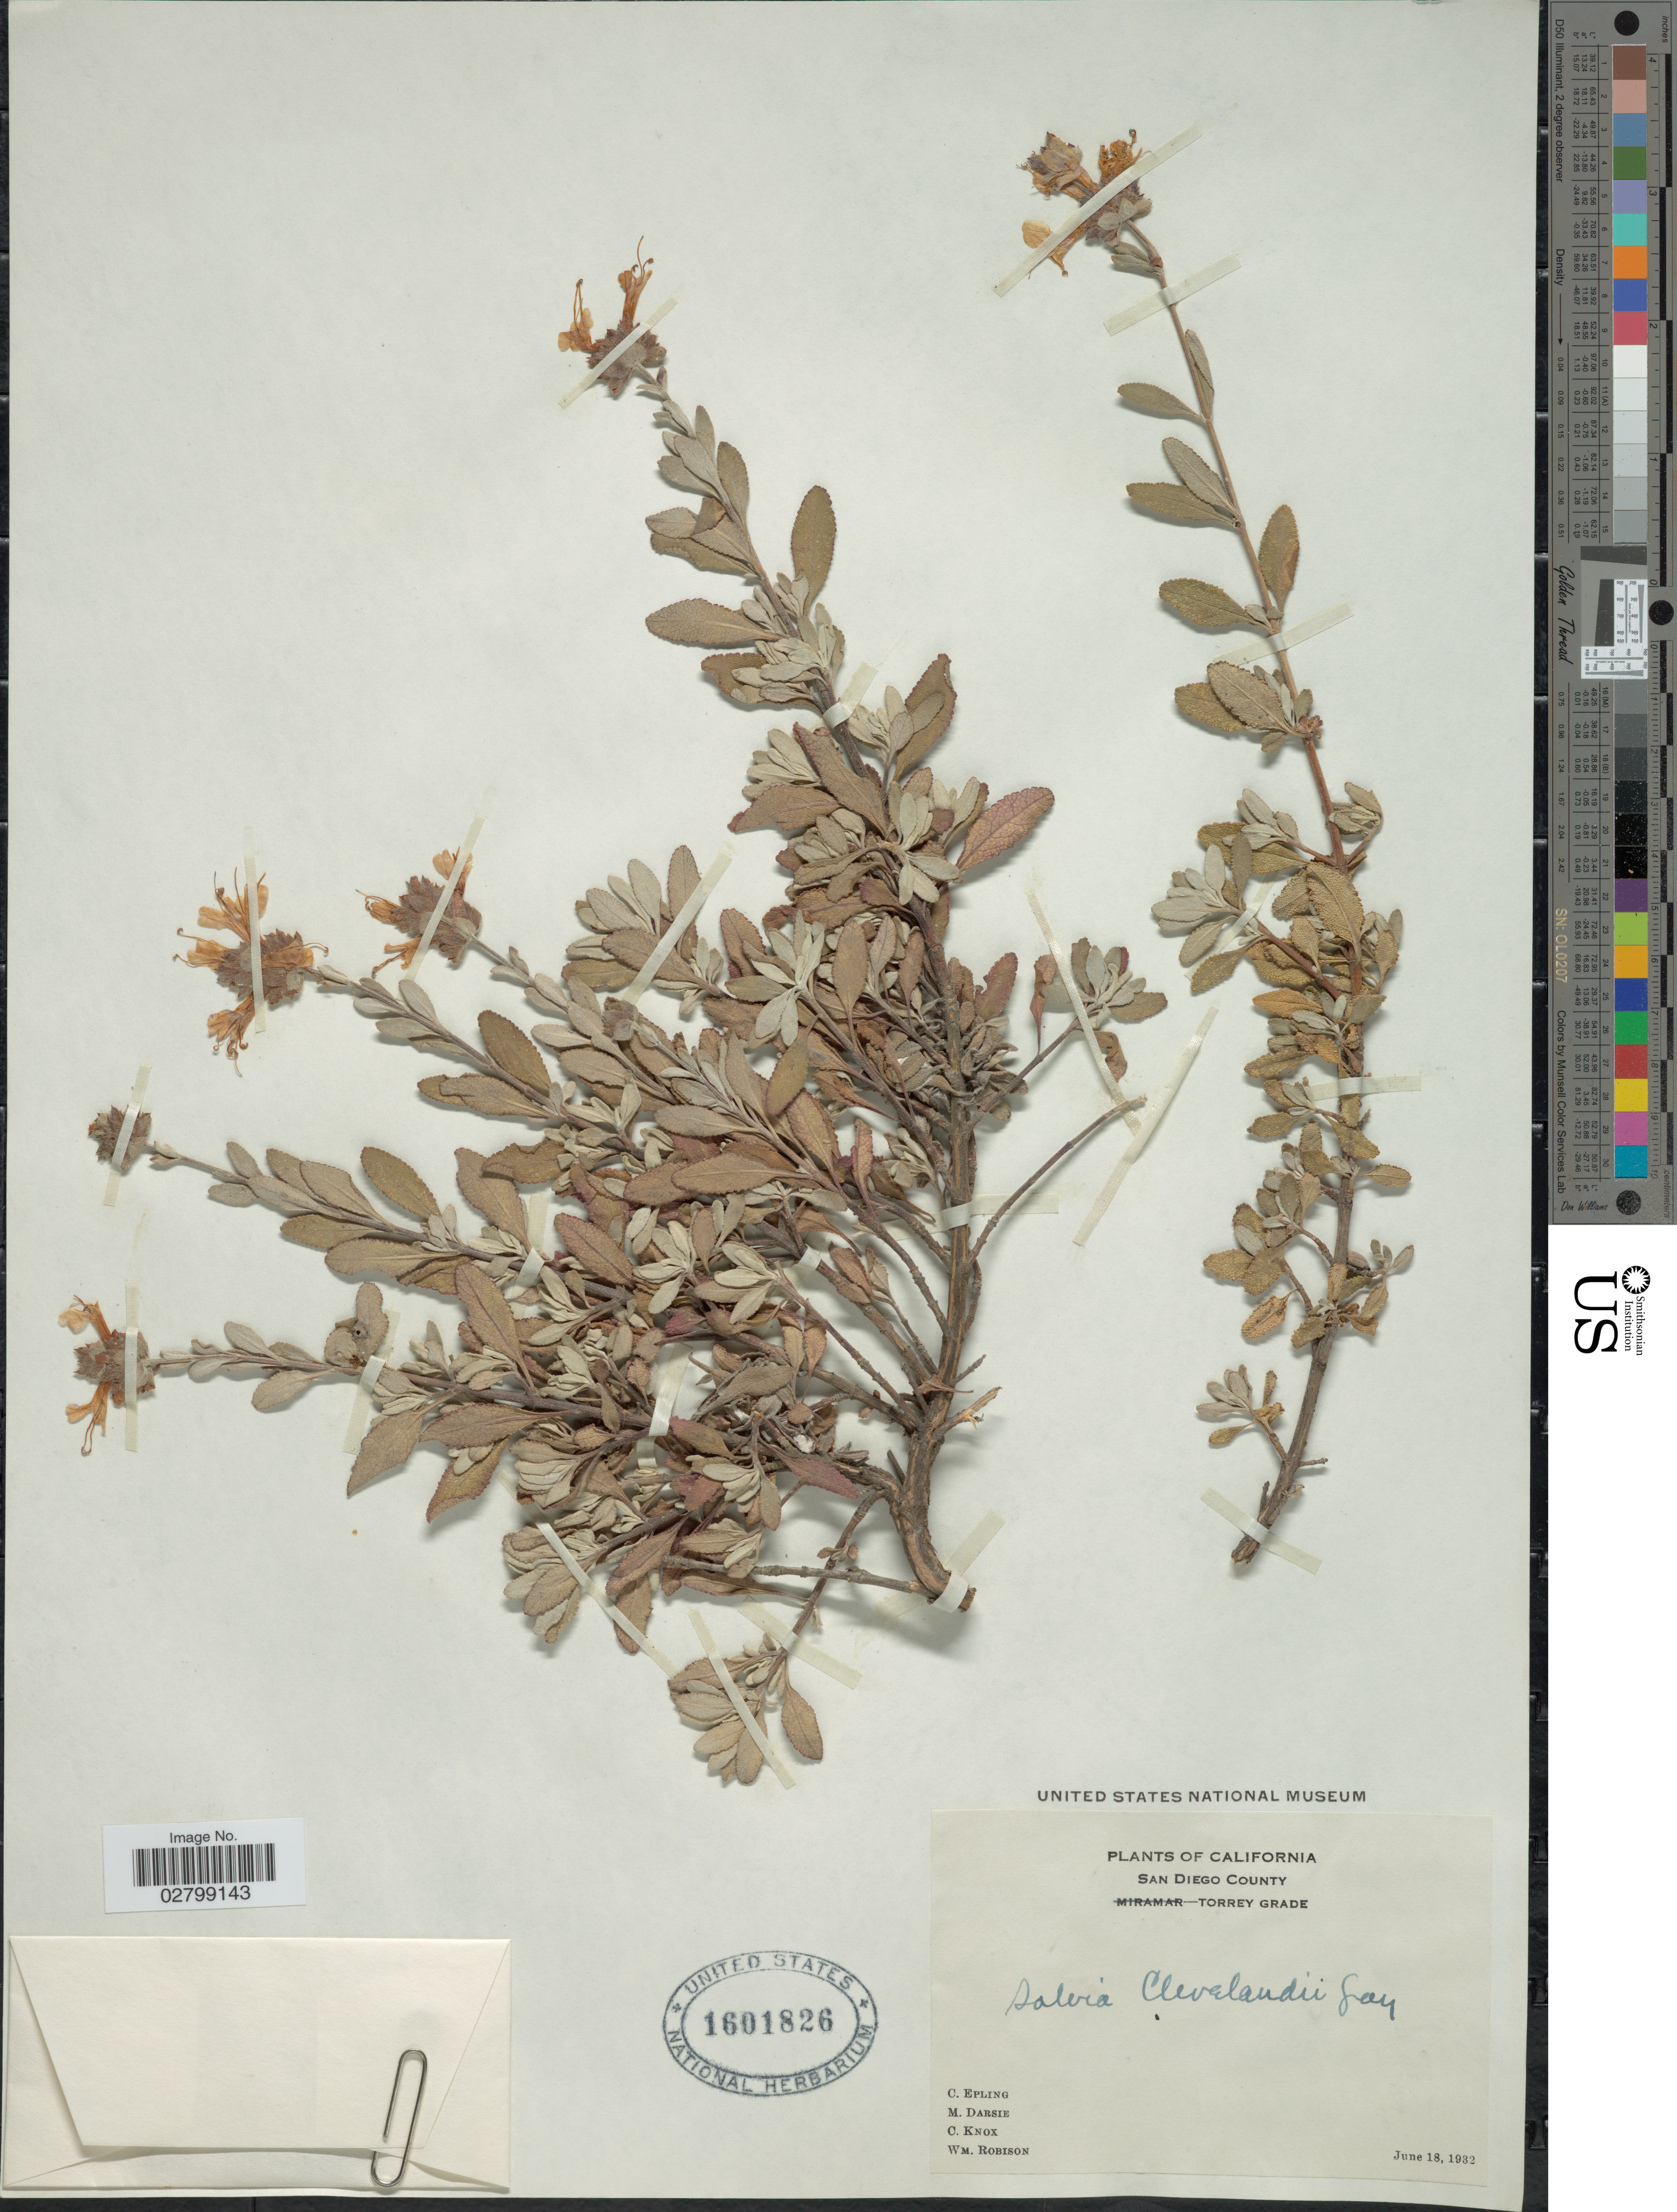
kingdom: Plantae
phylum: Tracheophyta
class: Magnoliopsida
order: Lamiales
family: Lamiaceae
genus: Salvia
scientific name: Salvia clevelandii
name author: (A. Gray) Greene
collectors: C. C. Epling, M. Darsie, C. Knox & W. Robison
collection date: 1932-06-18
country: United States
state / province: California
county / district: San Diego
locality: San Diego County. Torrey Grade.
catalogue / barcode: US 1601826